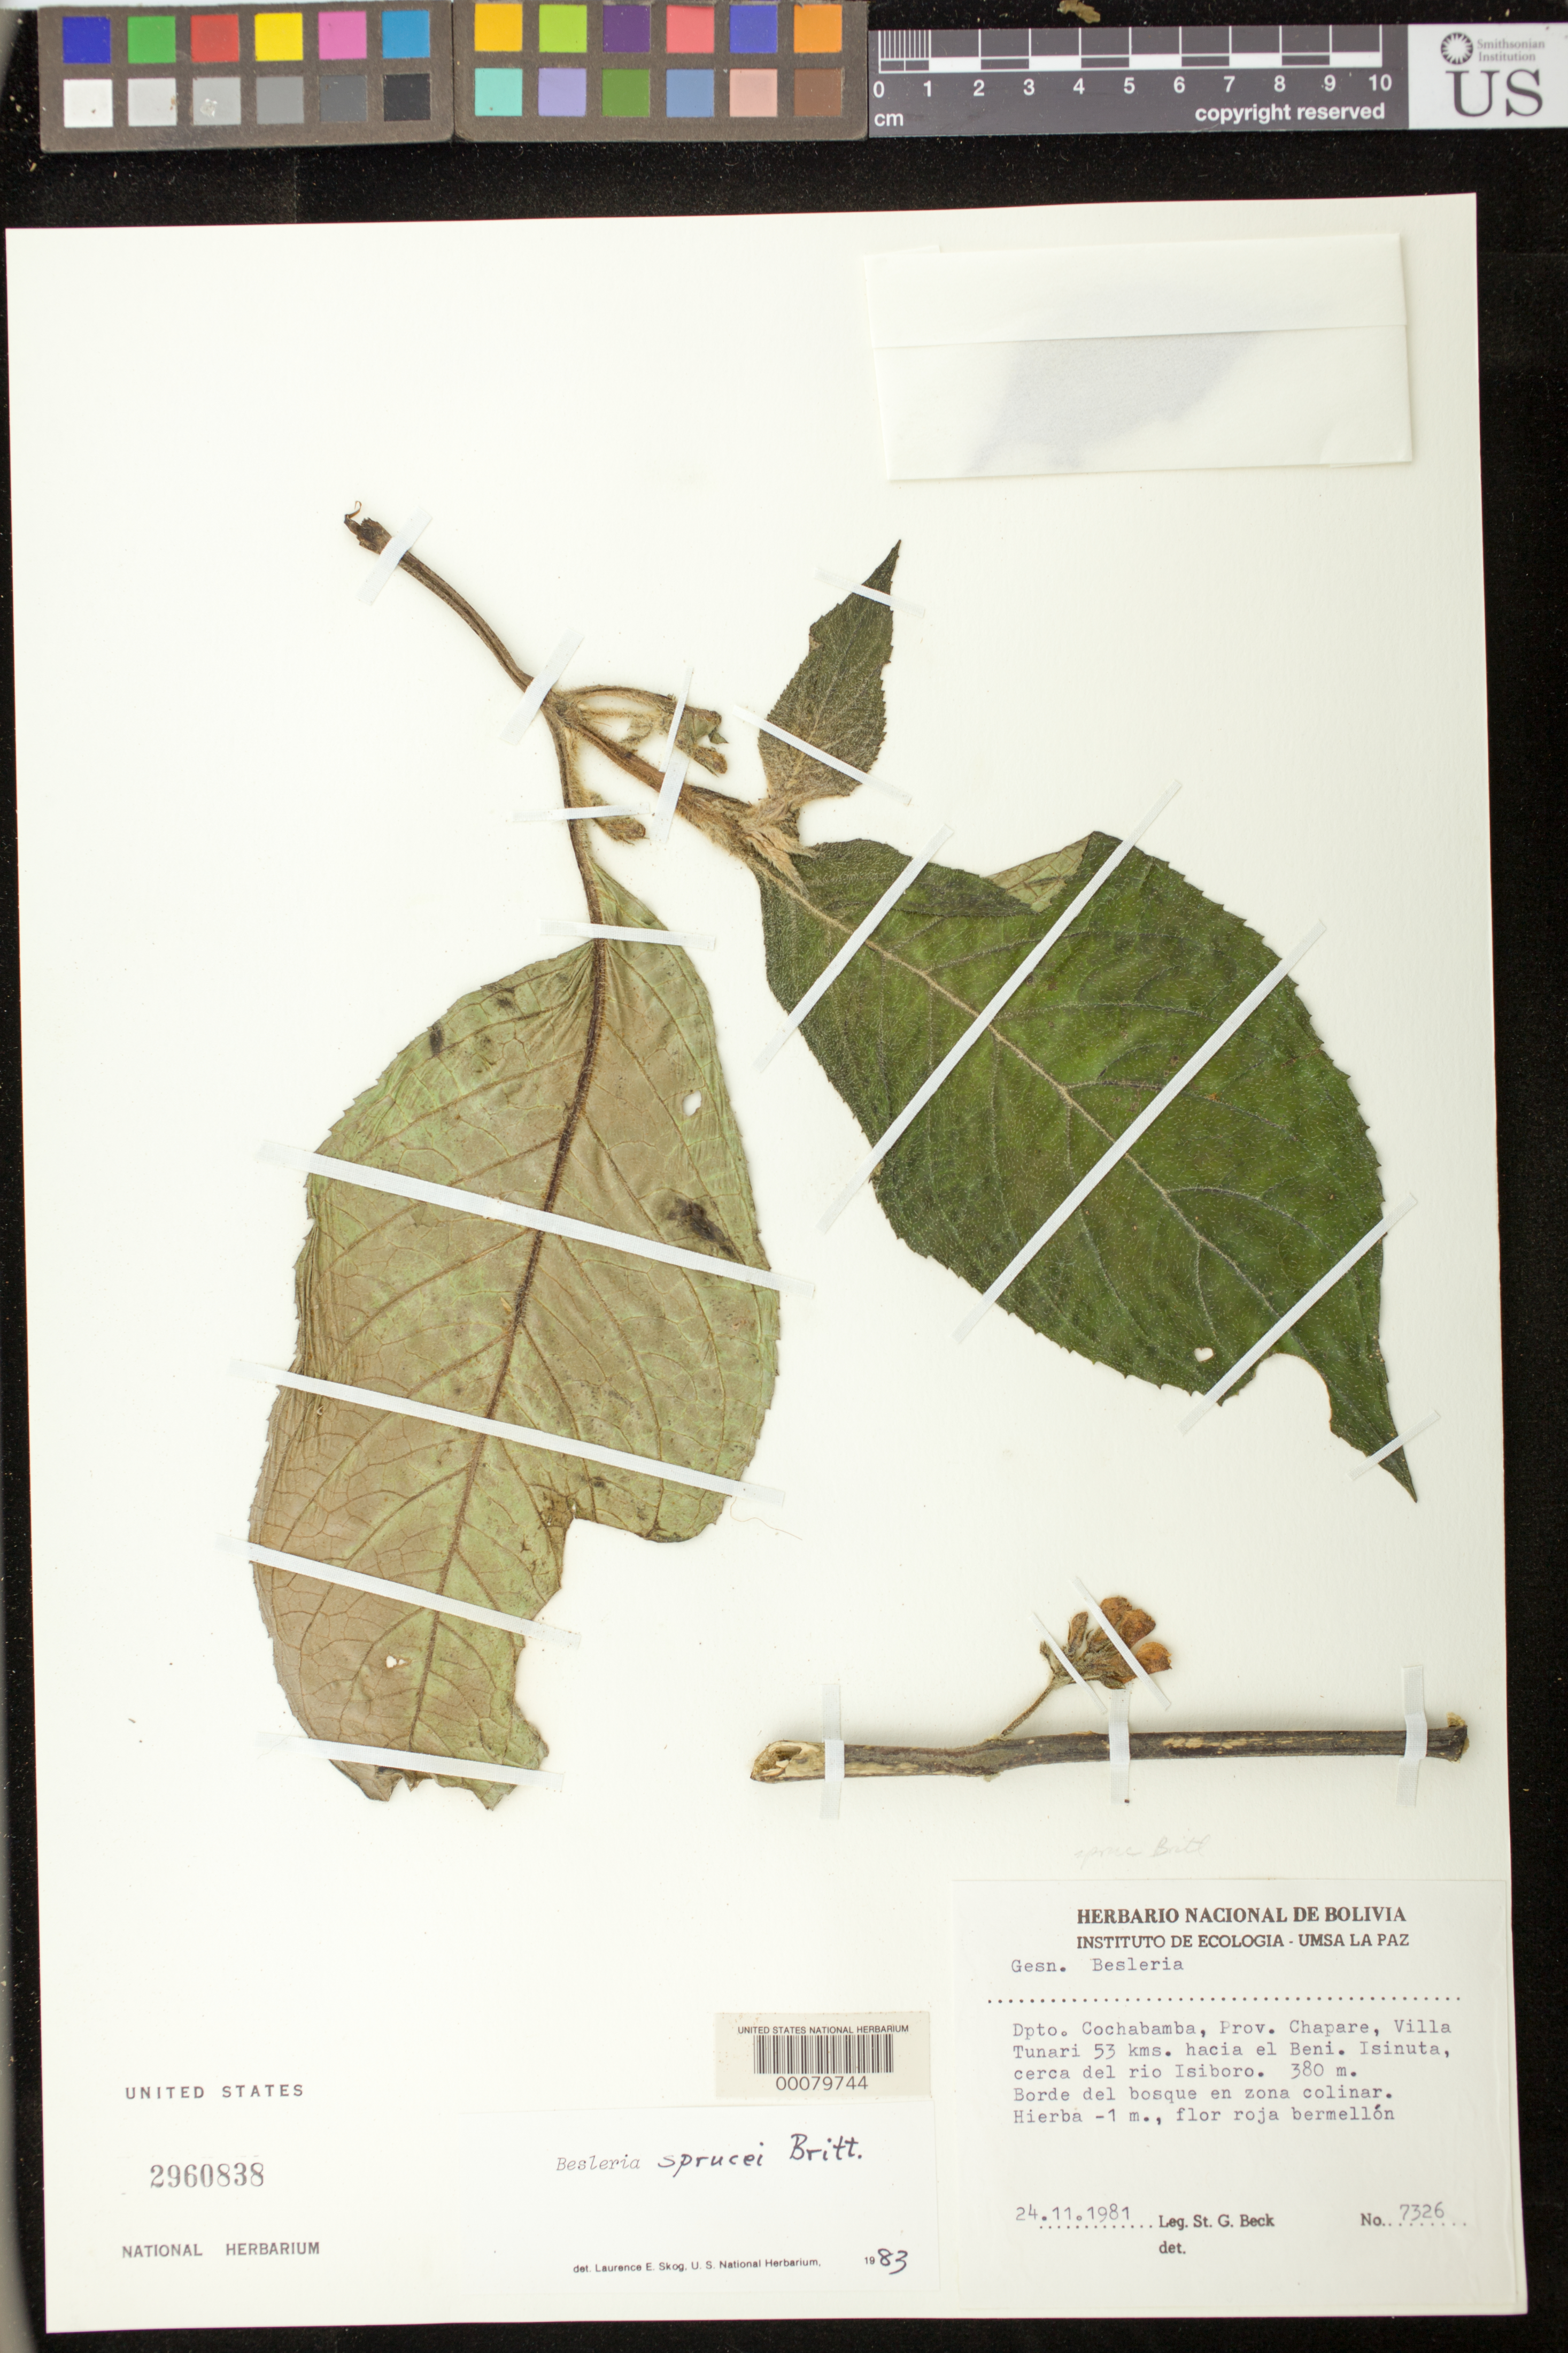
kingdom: Plantae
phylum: Tracheophyta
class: Magnoliopsida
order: Lamiales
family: Gesneriaceae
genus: Besleria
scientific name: Besleria sprucei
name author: Britton ex Rusby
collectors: S. G. Beck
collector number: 7326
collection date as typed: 24 Nov 1981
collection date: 1981-11-24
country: Bolivia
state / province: Cochabamba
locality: Prov. Chapare, Villa Tunari 53 km near El Beni, Isinuta, near Rio Isiboro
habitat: Forest edge in hilly area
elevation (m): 380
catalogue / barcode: US 2960838